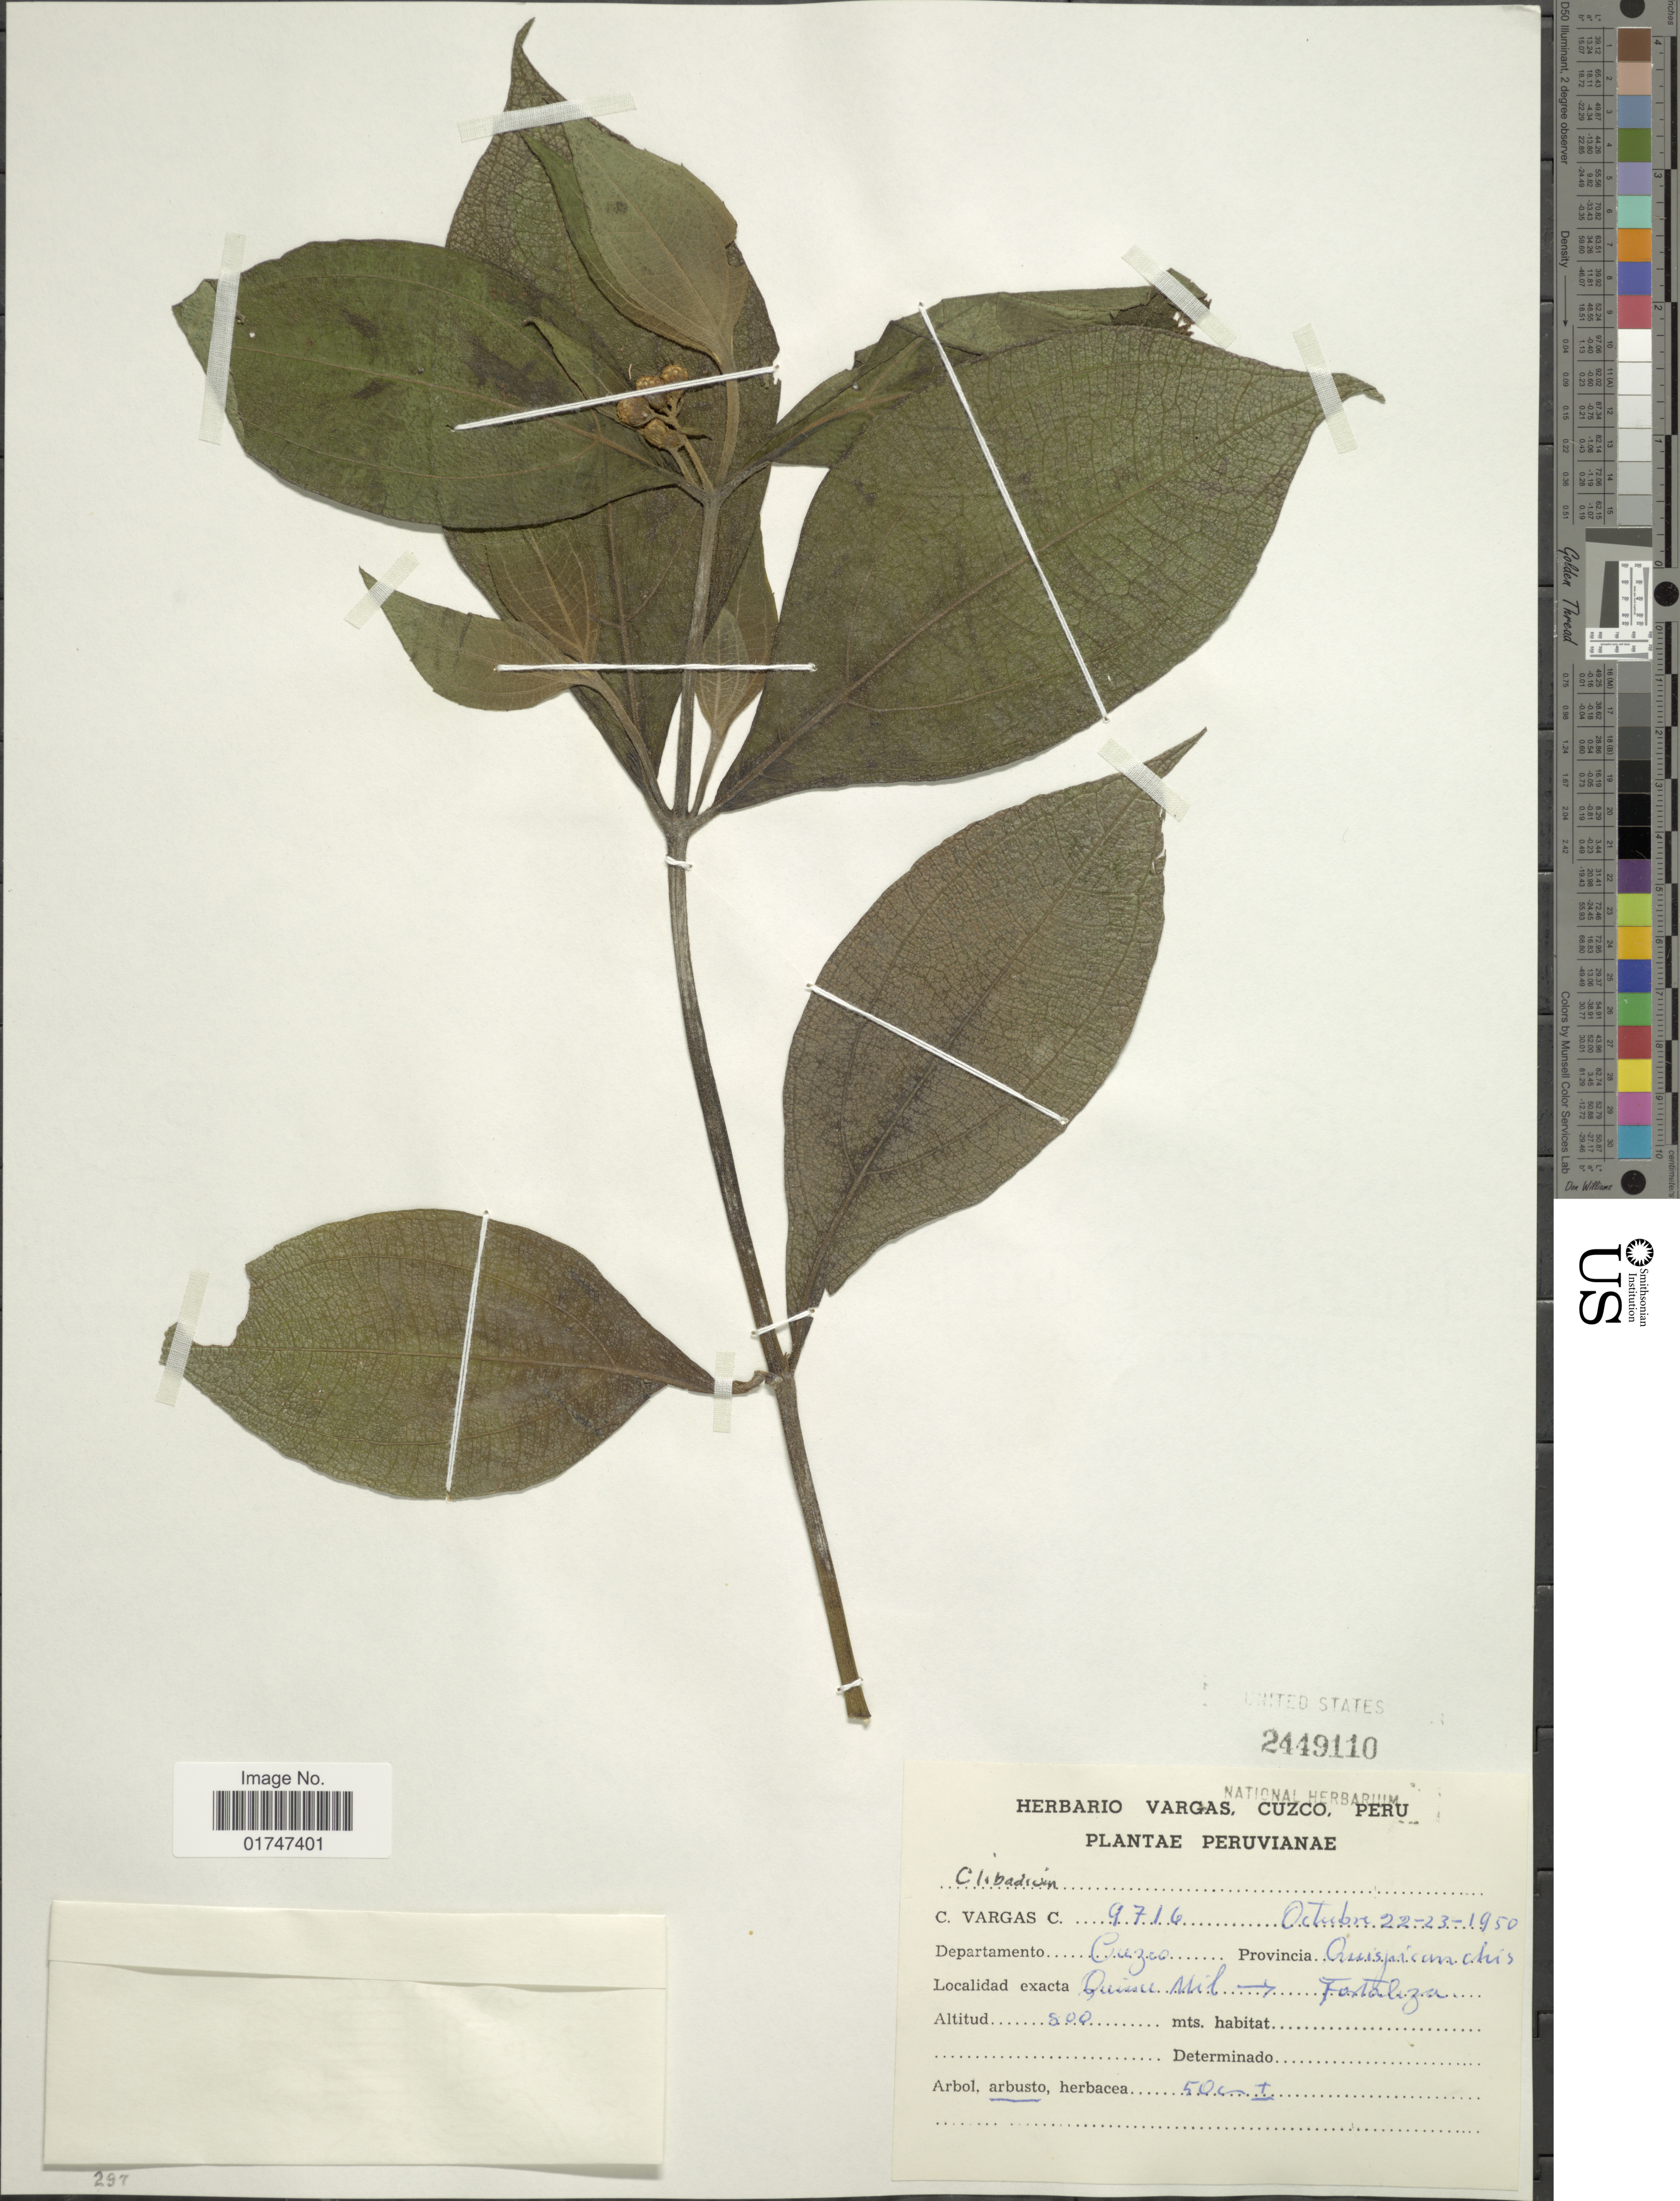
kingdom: Plantae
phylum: Tracheophyta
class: Magnoliopsida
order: Asterales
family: Asteraceae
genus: Ichthyothere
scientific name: Ichthyothere peruviana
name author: Baker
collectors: C. Vargas Calderón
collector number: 9716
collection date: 1950-10-22/1950-10-23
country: Peru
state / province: Cusco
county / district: Quispicanchis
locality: Quince Mil - Fortaleza.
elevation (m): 800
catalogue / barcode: US 2449110